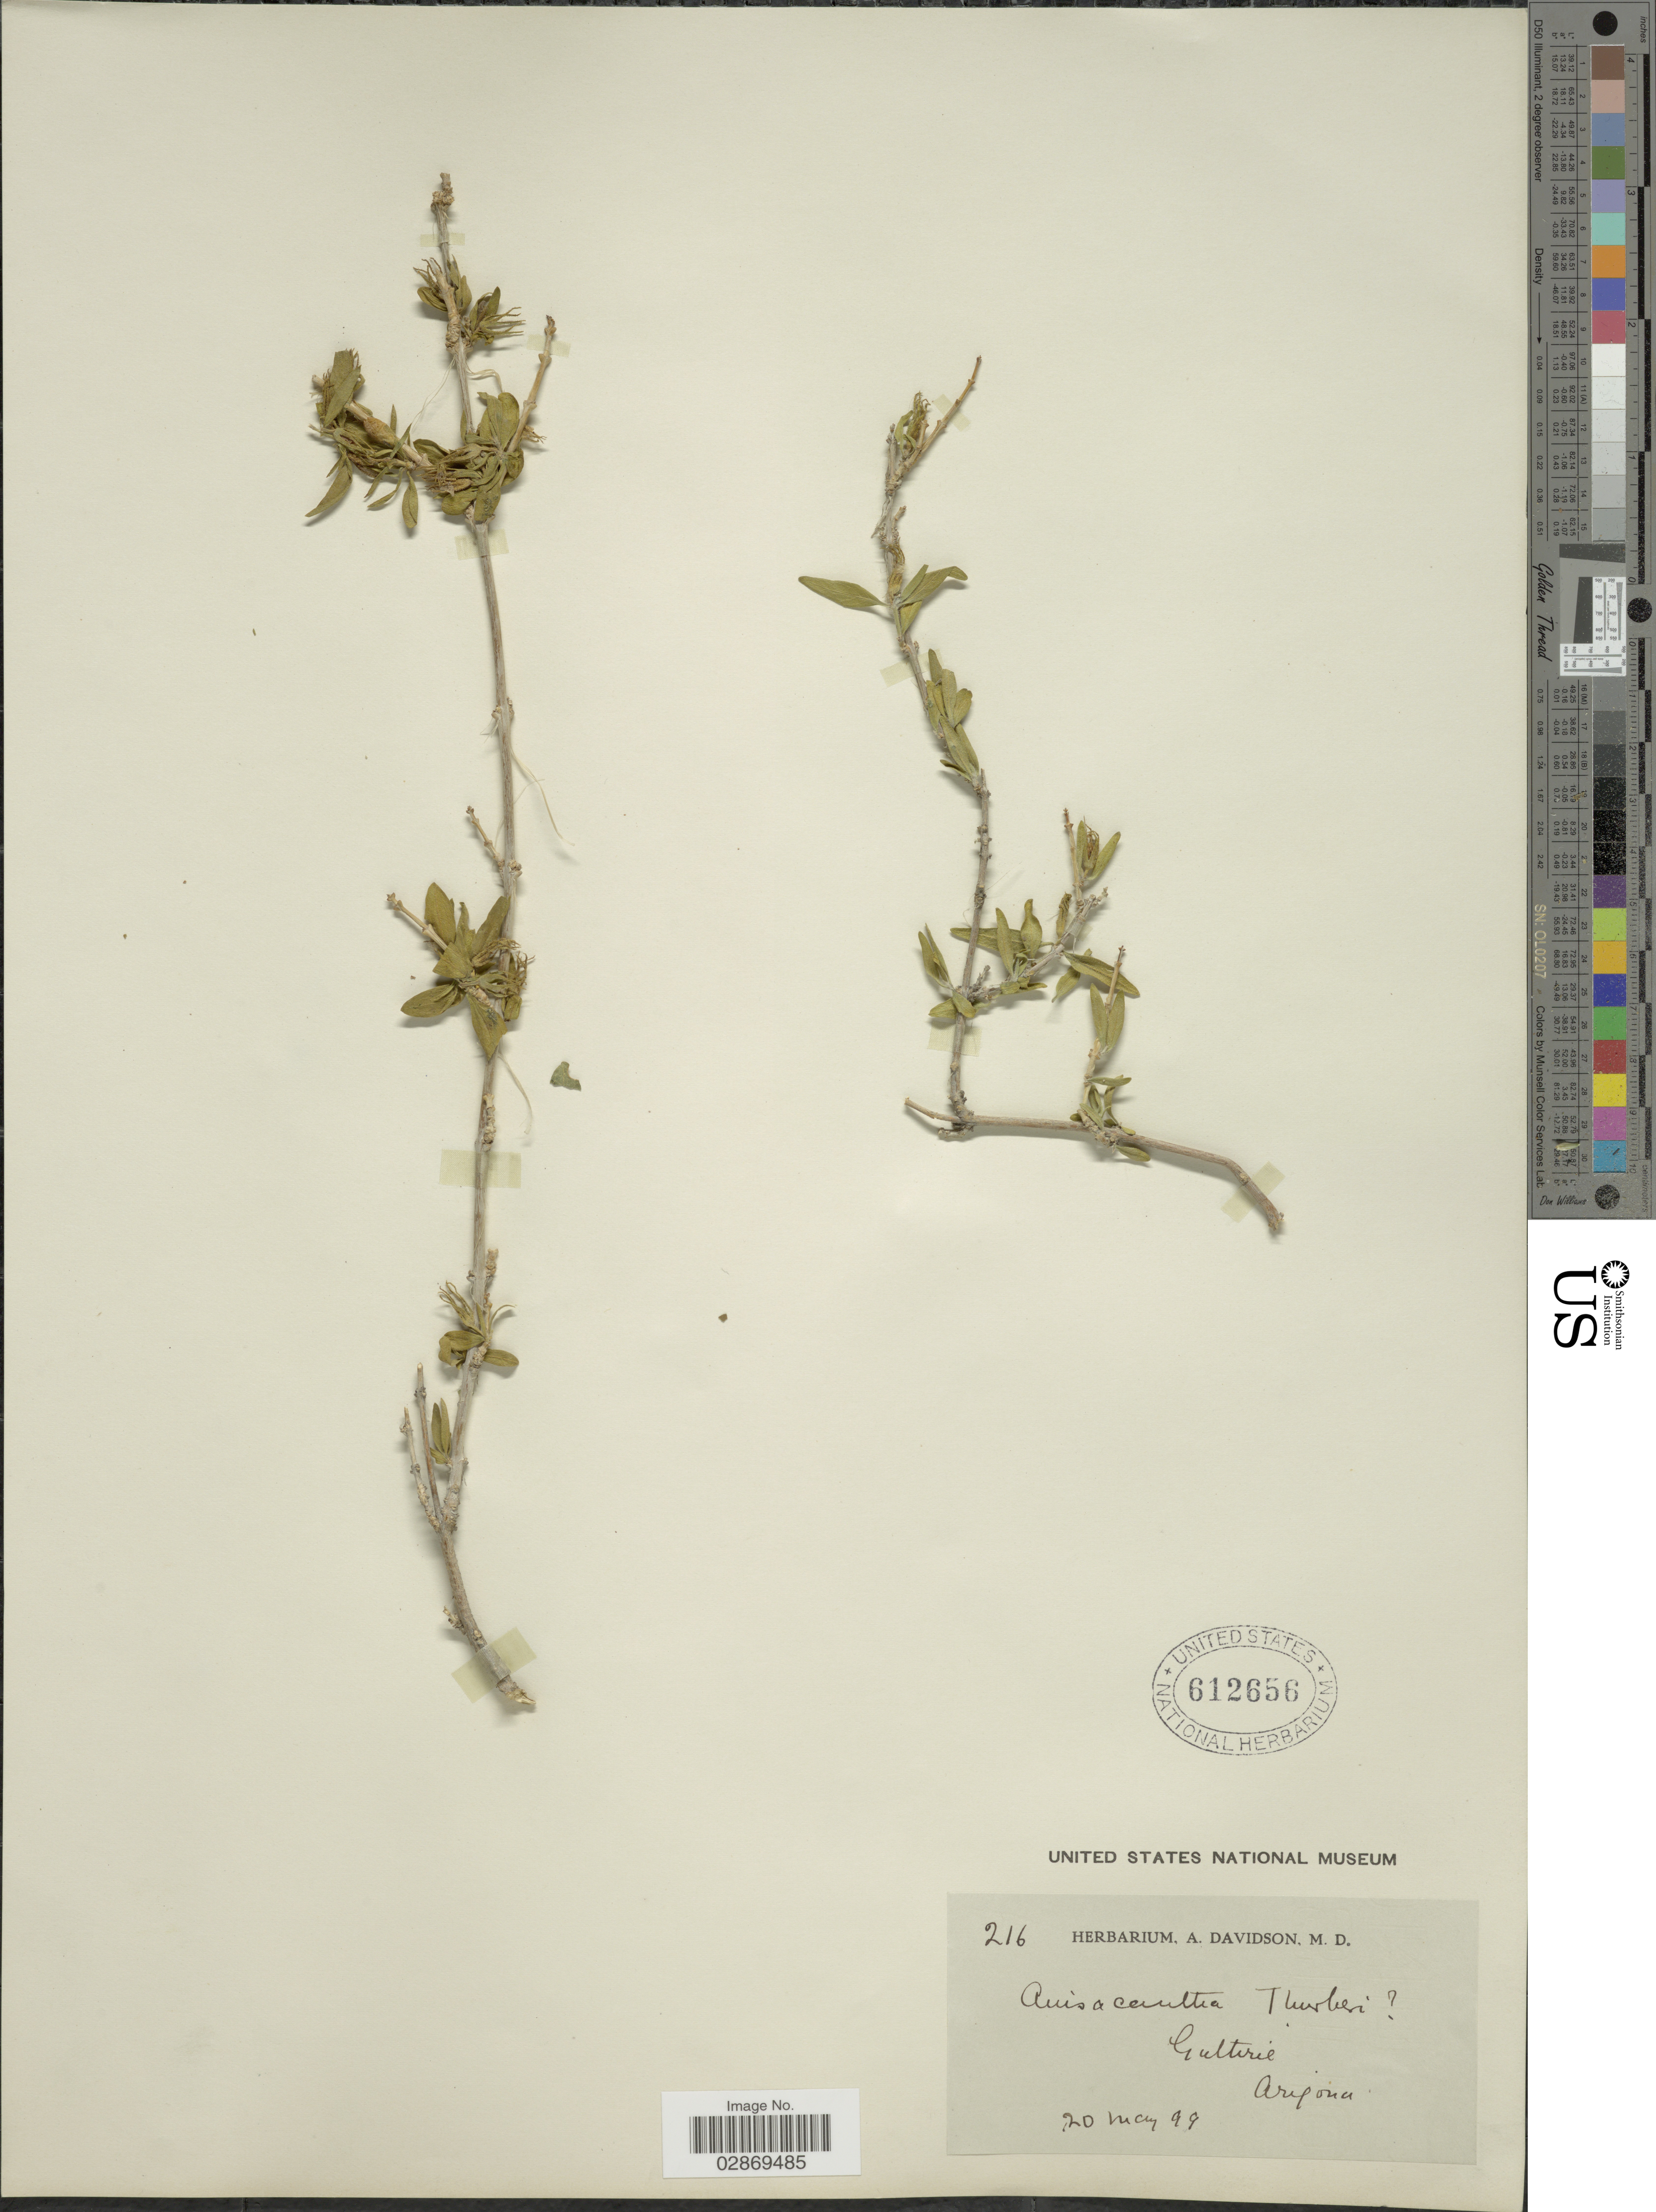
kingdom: Plantae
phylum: Tracheophyta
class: Magnoliopsida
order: Lamiales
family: Acanthaceae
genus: Anisacanthus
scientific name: Anisacanthus thurberi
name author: (Torr.) A. Gray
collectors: ex herb. A. Davidson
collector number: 216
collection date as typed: Transcribed d/m/y: 20/5/99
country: United States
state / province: Arizona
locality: Gulterie, Arizona.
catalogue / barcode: US 612656